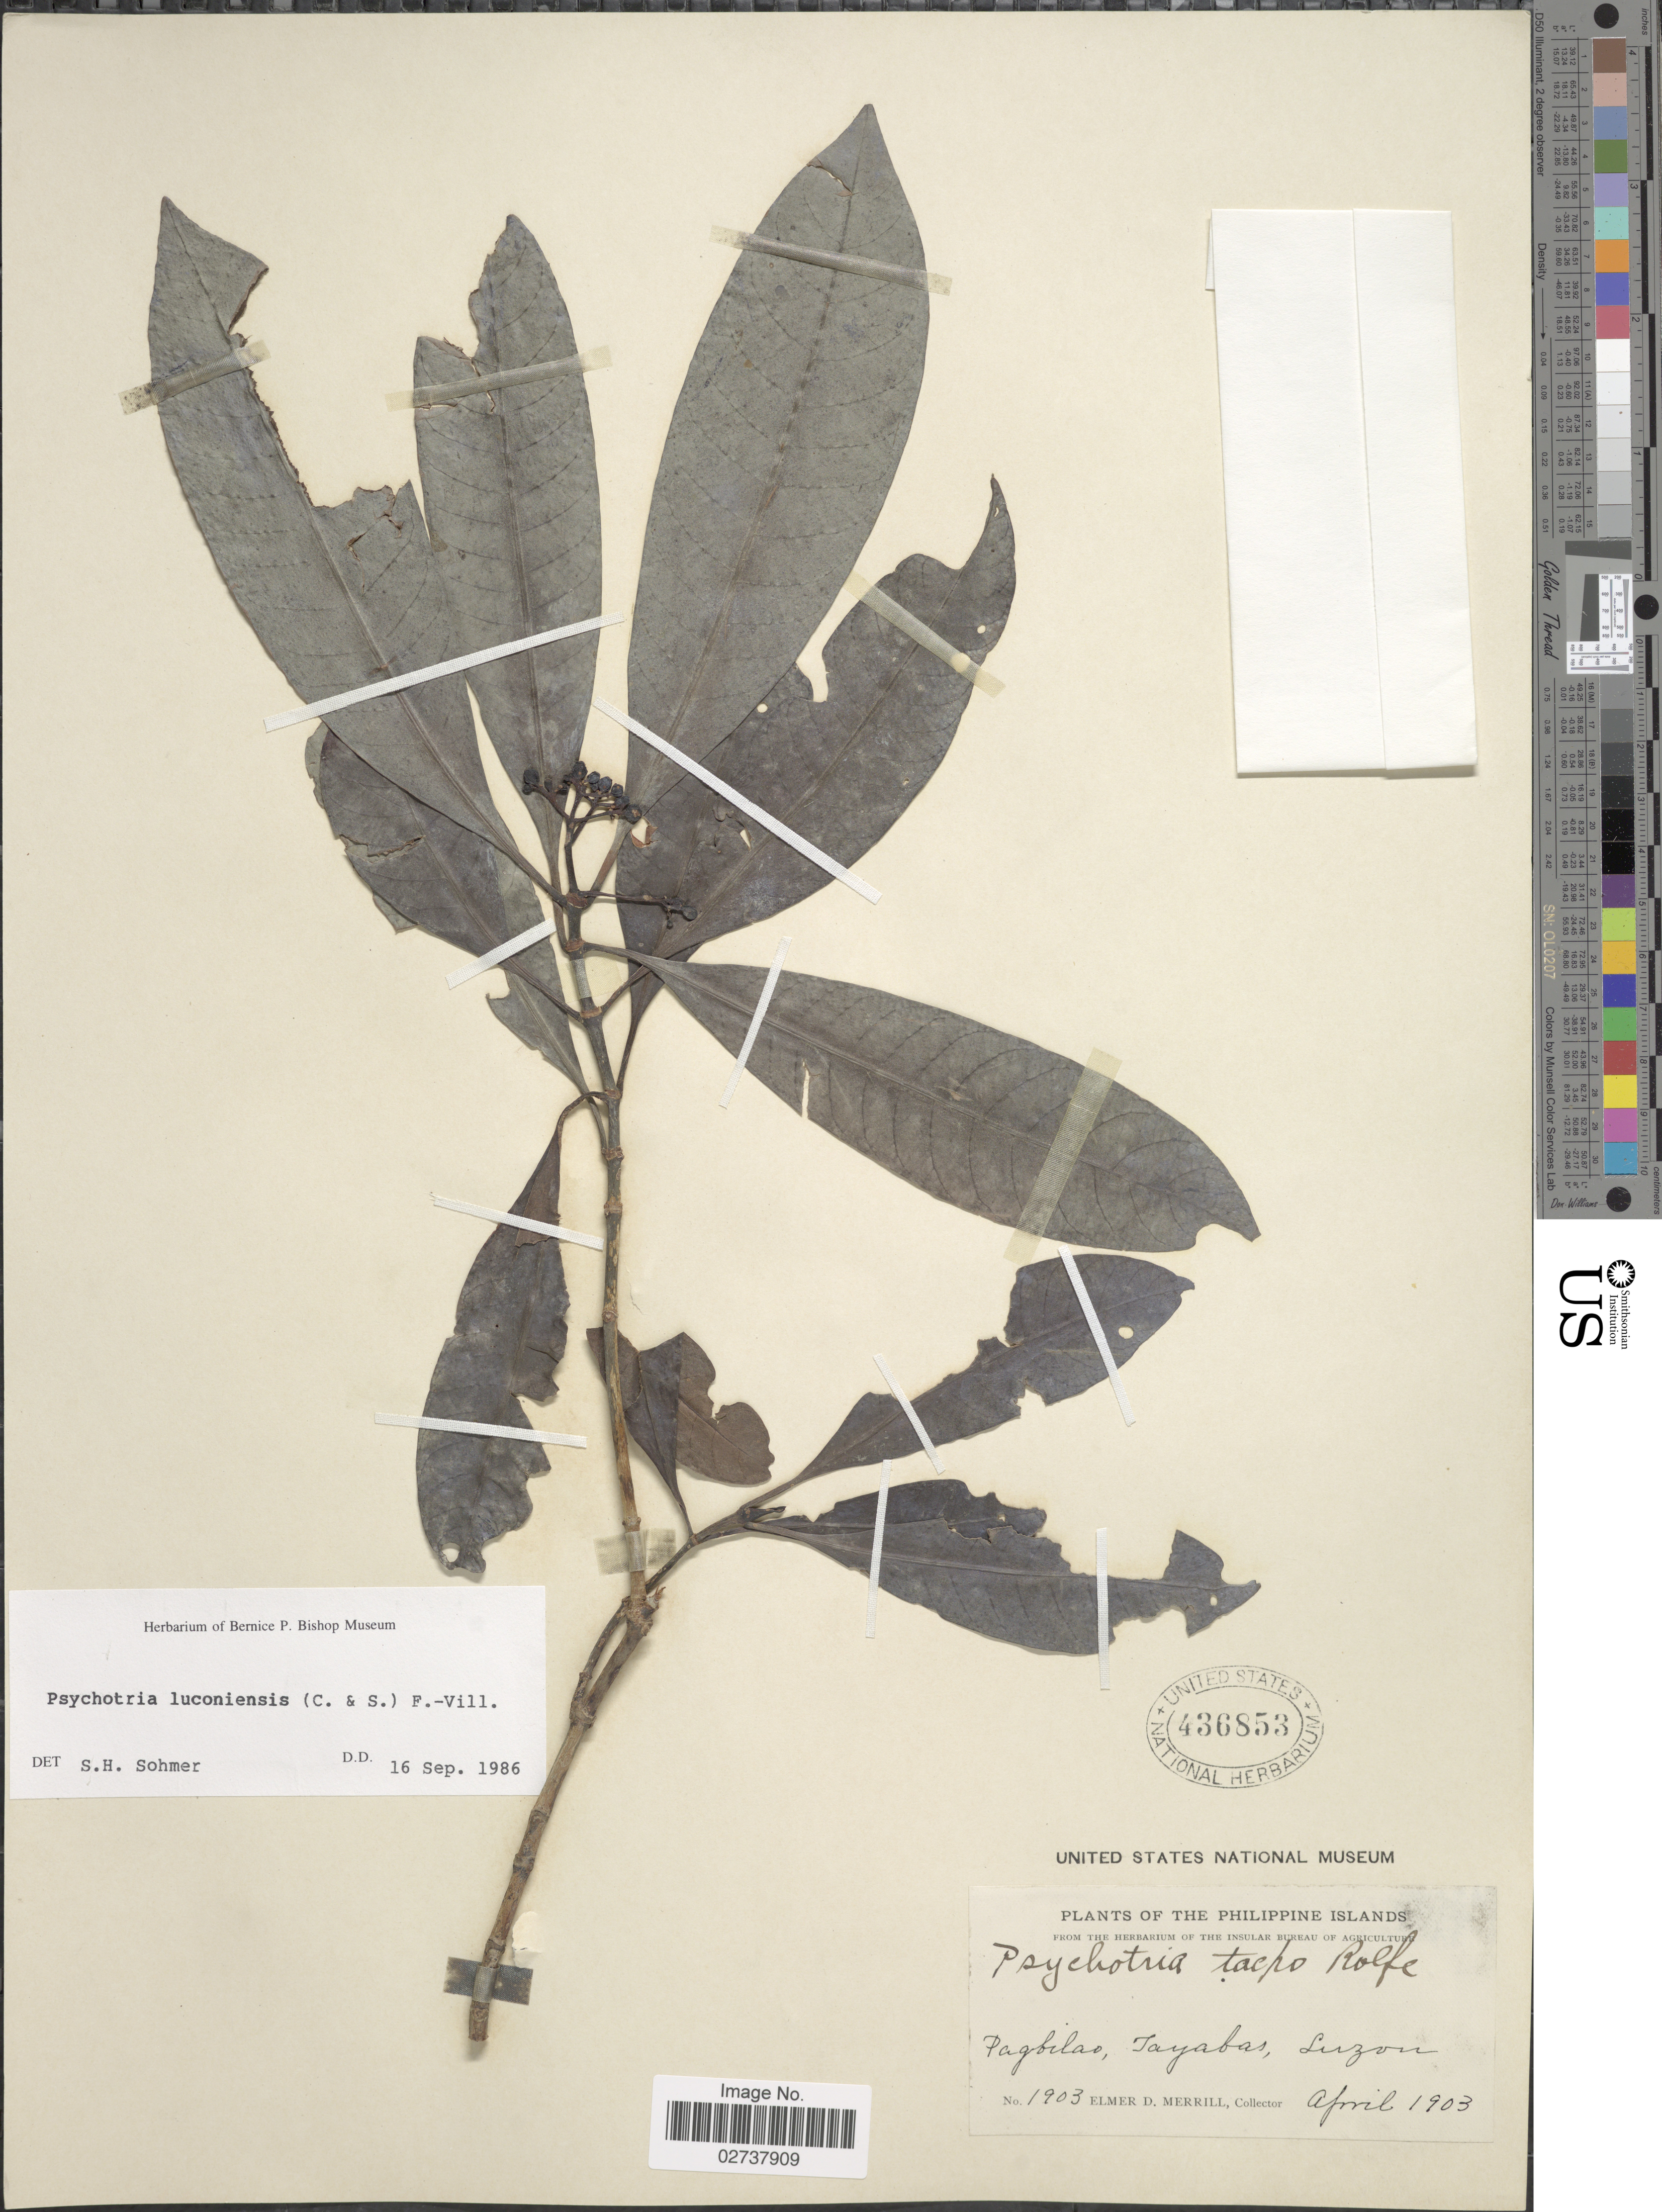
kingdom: Plantae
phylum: Tracheophyta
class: Magnoliopsida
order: Gentianales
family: Rubiaceae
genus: Psychotria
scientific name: Psychotria luzoniensis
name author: (Cham. & Schltdl.) Fern.-Vill.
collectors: E. D. Merrill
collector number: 1903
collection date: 1903-04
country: Philippines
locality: Pagbilao, Tayabas, Luzon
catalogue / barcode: US 436853